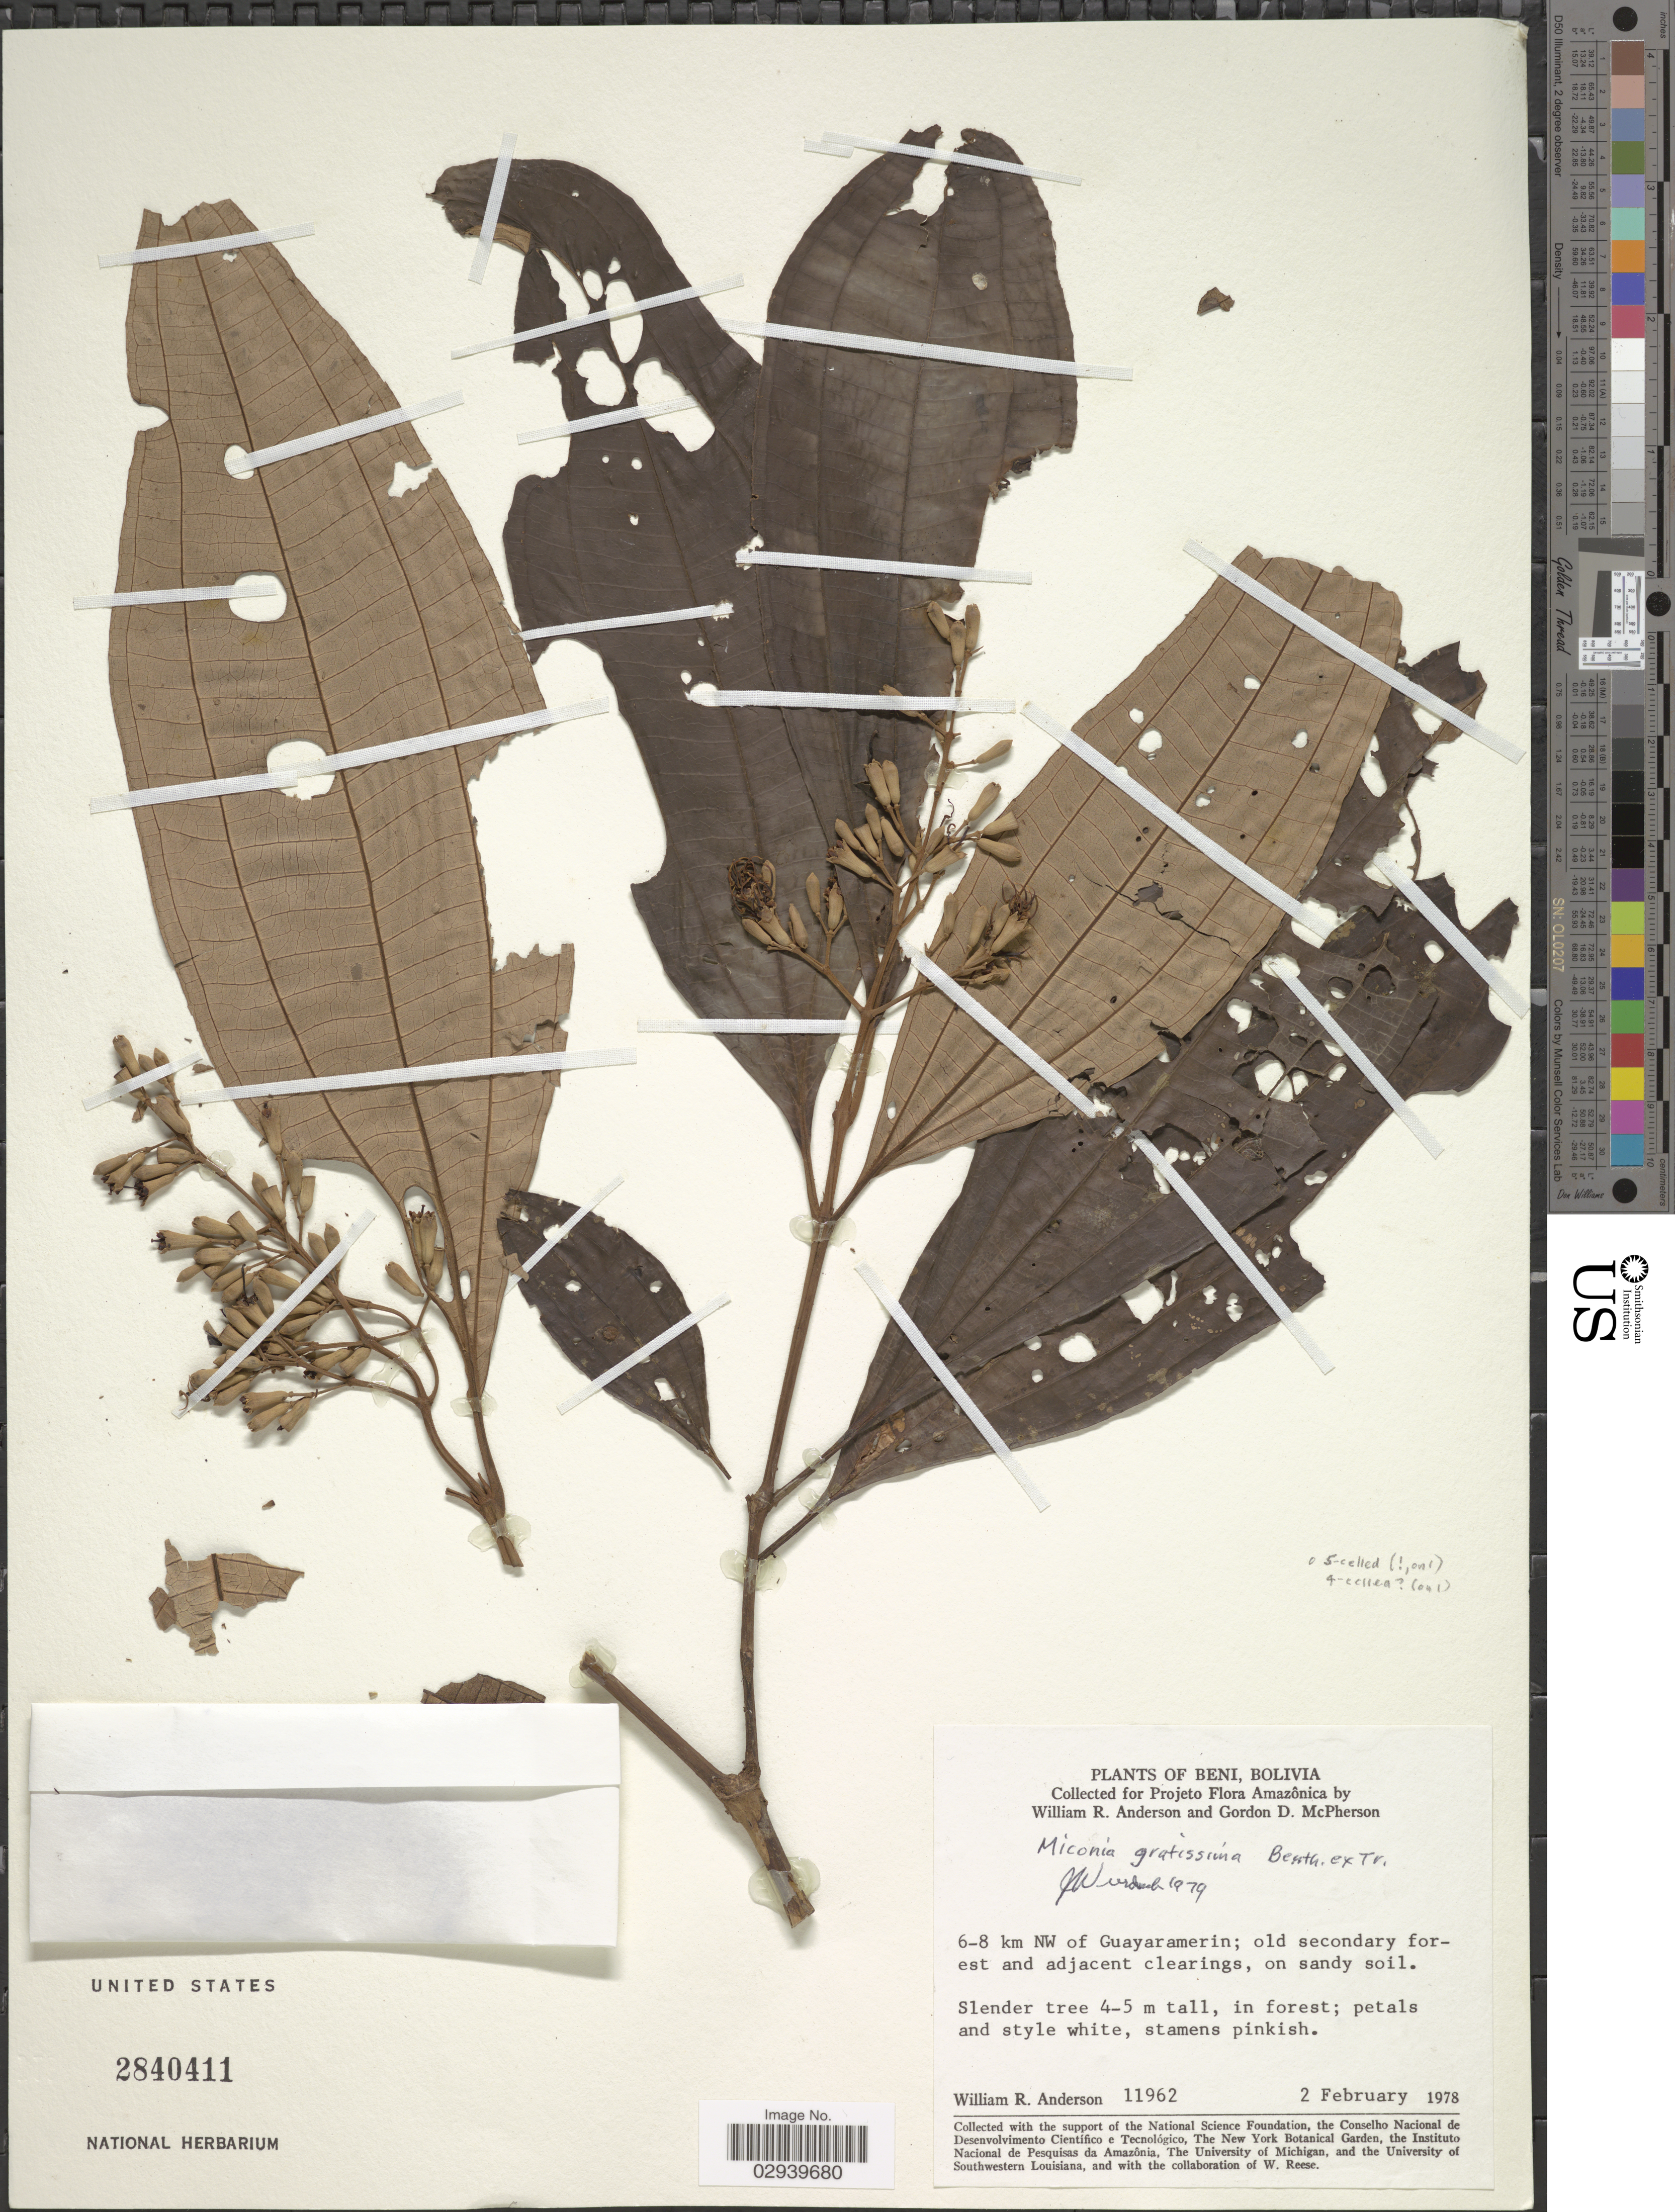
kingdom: Plantae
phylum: Tracheophyta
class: Magnoliopsida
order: Myrtales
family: Melastomataceae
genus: Miconia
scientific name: Miconia gratissima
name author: Benth. ex Triana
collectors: W. R. Anderson & G. D. McPherson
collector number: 11962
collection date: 1978-02-02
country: Bolivia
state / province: Beni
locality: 6-8 km NW of Guayaramerin.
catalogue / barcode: US 2840411